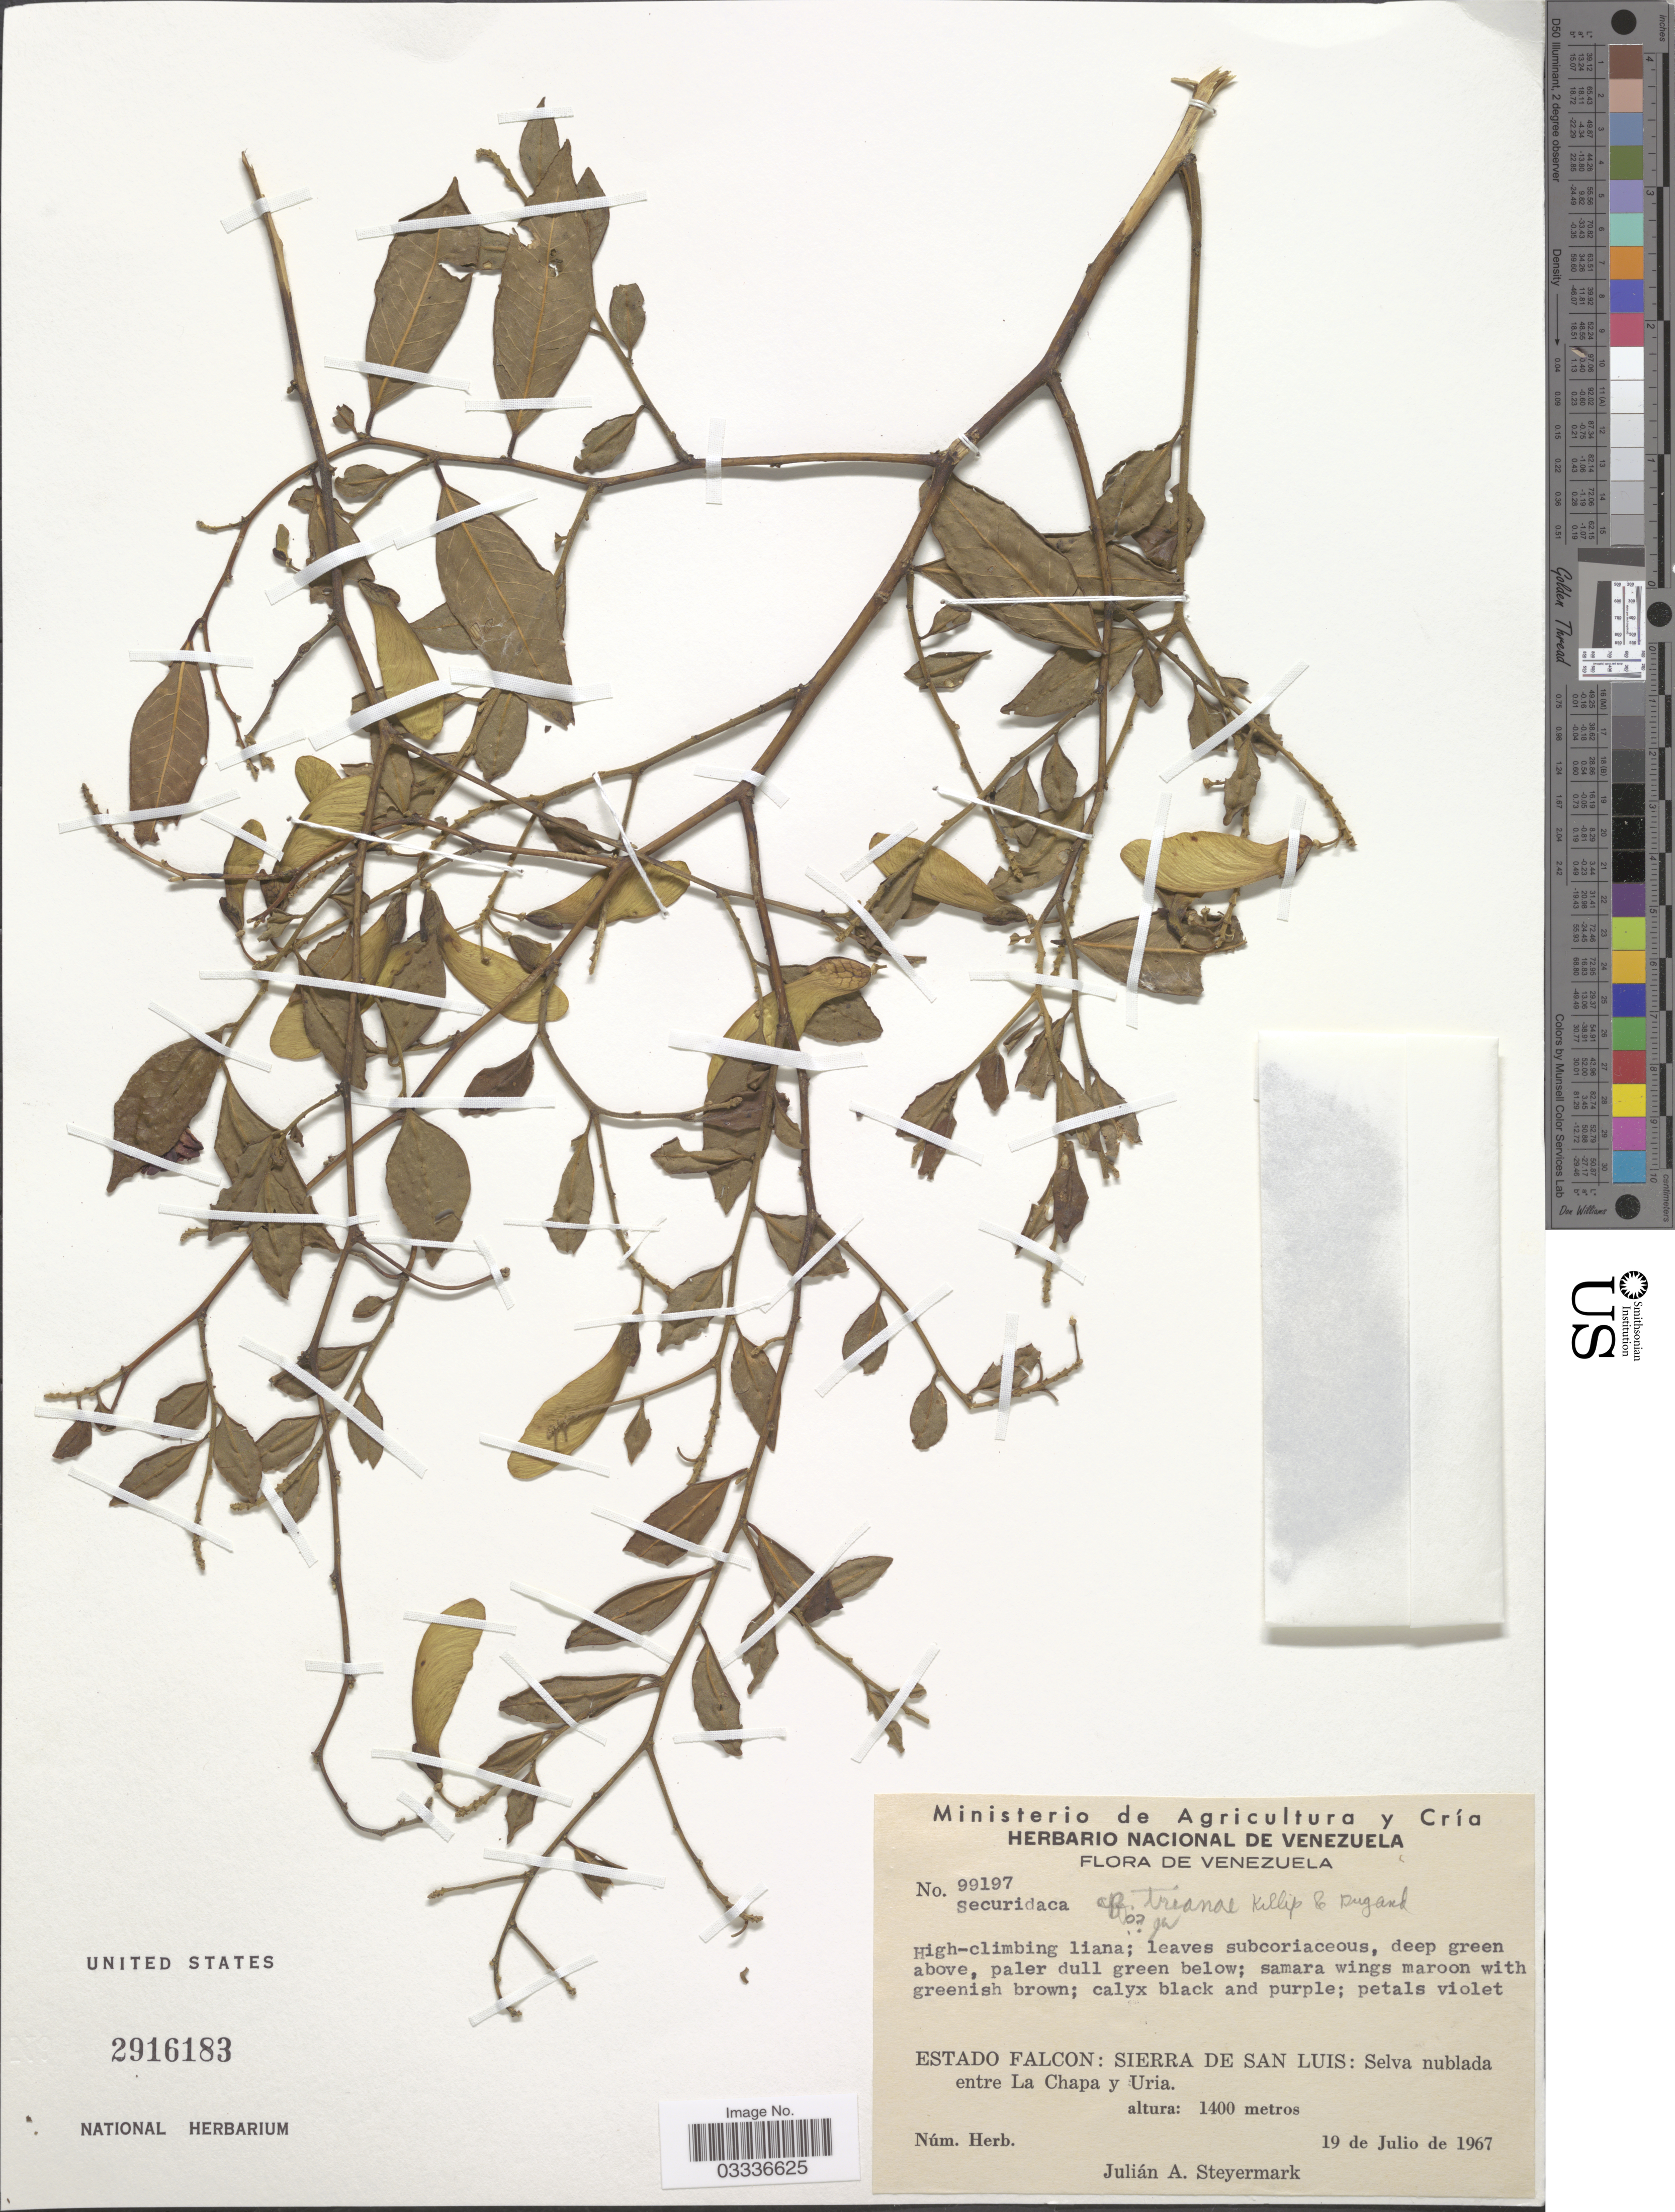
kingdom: Plantae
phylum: Tracheophyta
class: Magnoliopsida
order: Fabales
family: Polygalaceae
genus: Securidaca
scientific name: Securidaca trianae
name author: Killip & Dugand G.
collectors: J. Steyermark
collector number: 99197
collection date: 1967-07-19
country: Venezuela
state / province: Falcón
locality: Sierra de San Luis: Selva nublada entre La Chapa y Uria.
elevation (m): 1400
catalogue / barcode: US 2916183